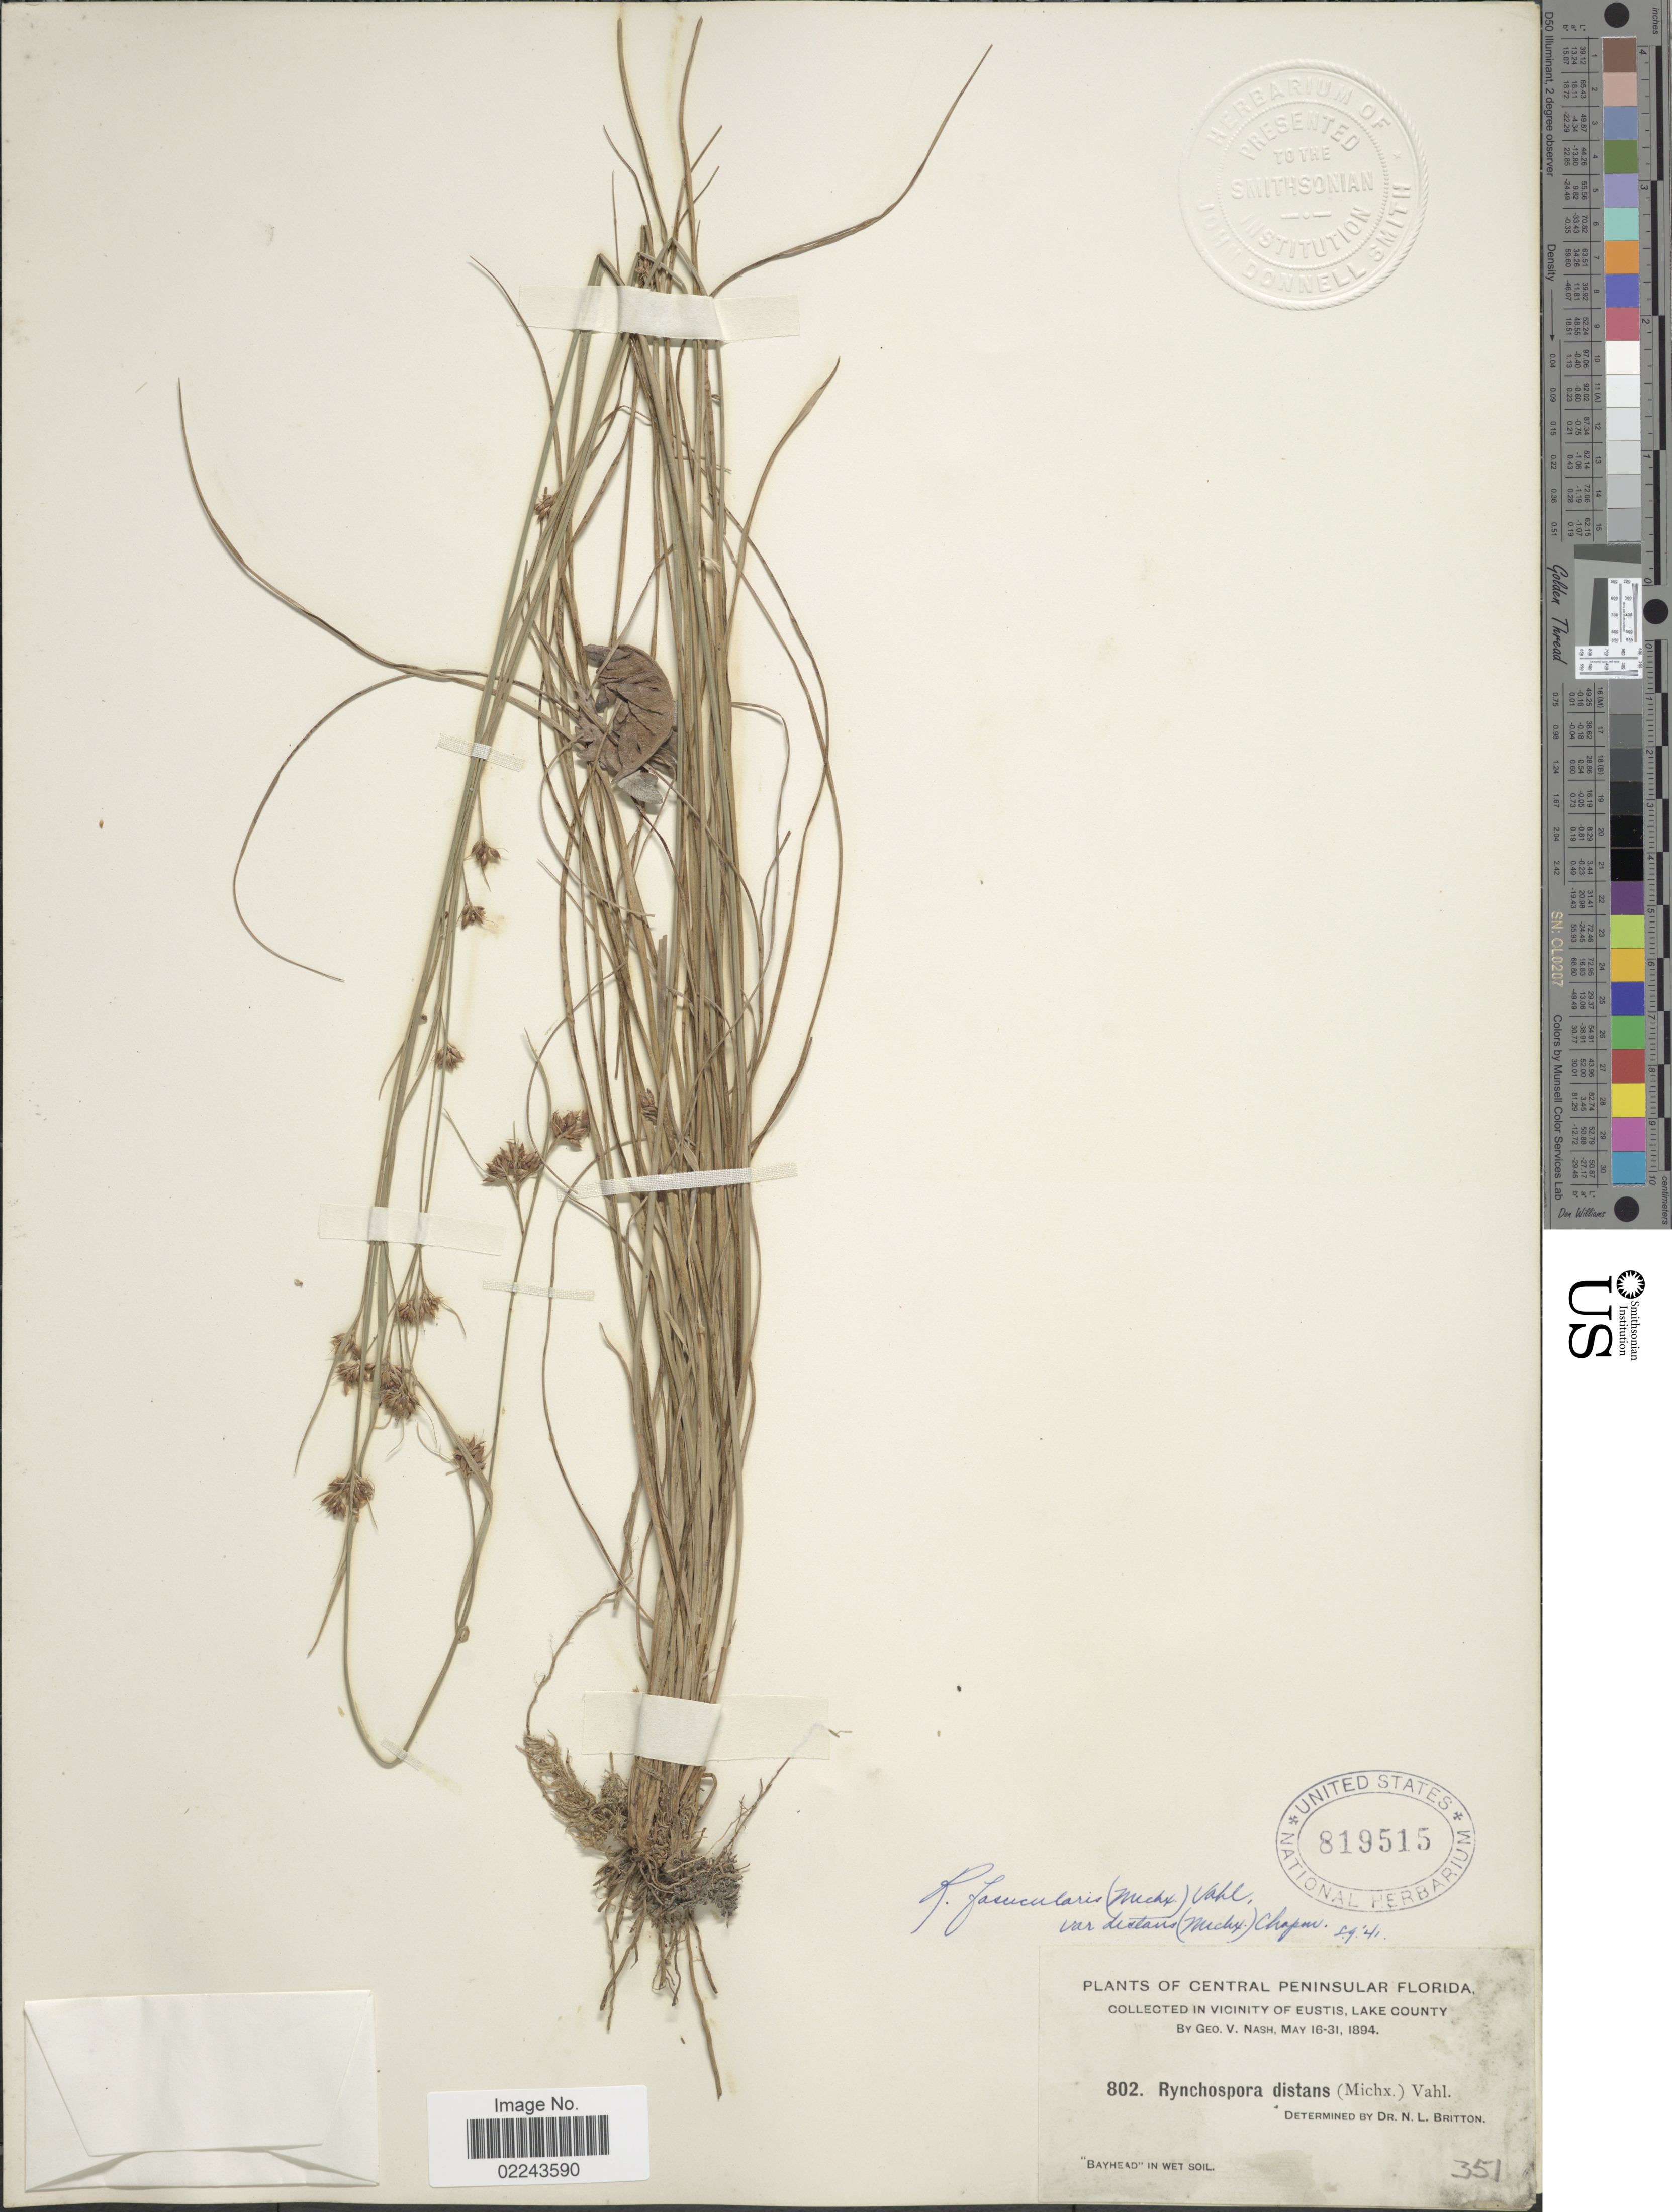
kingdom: Plantae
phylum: Tracheophyta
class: Liliopsida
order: Poales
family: Cyperaceae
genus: Rhynchospora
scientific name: Rhynchospora distans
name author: (Michx.) Vahl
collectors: G. V. Nash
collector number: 802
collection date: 1894-05-16/1894-05-31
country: United States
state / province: Florida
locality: Central Peninsular Florida, Vicinity of Eustis, Lake County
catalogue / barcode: US 819515